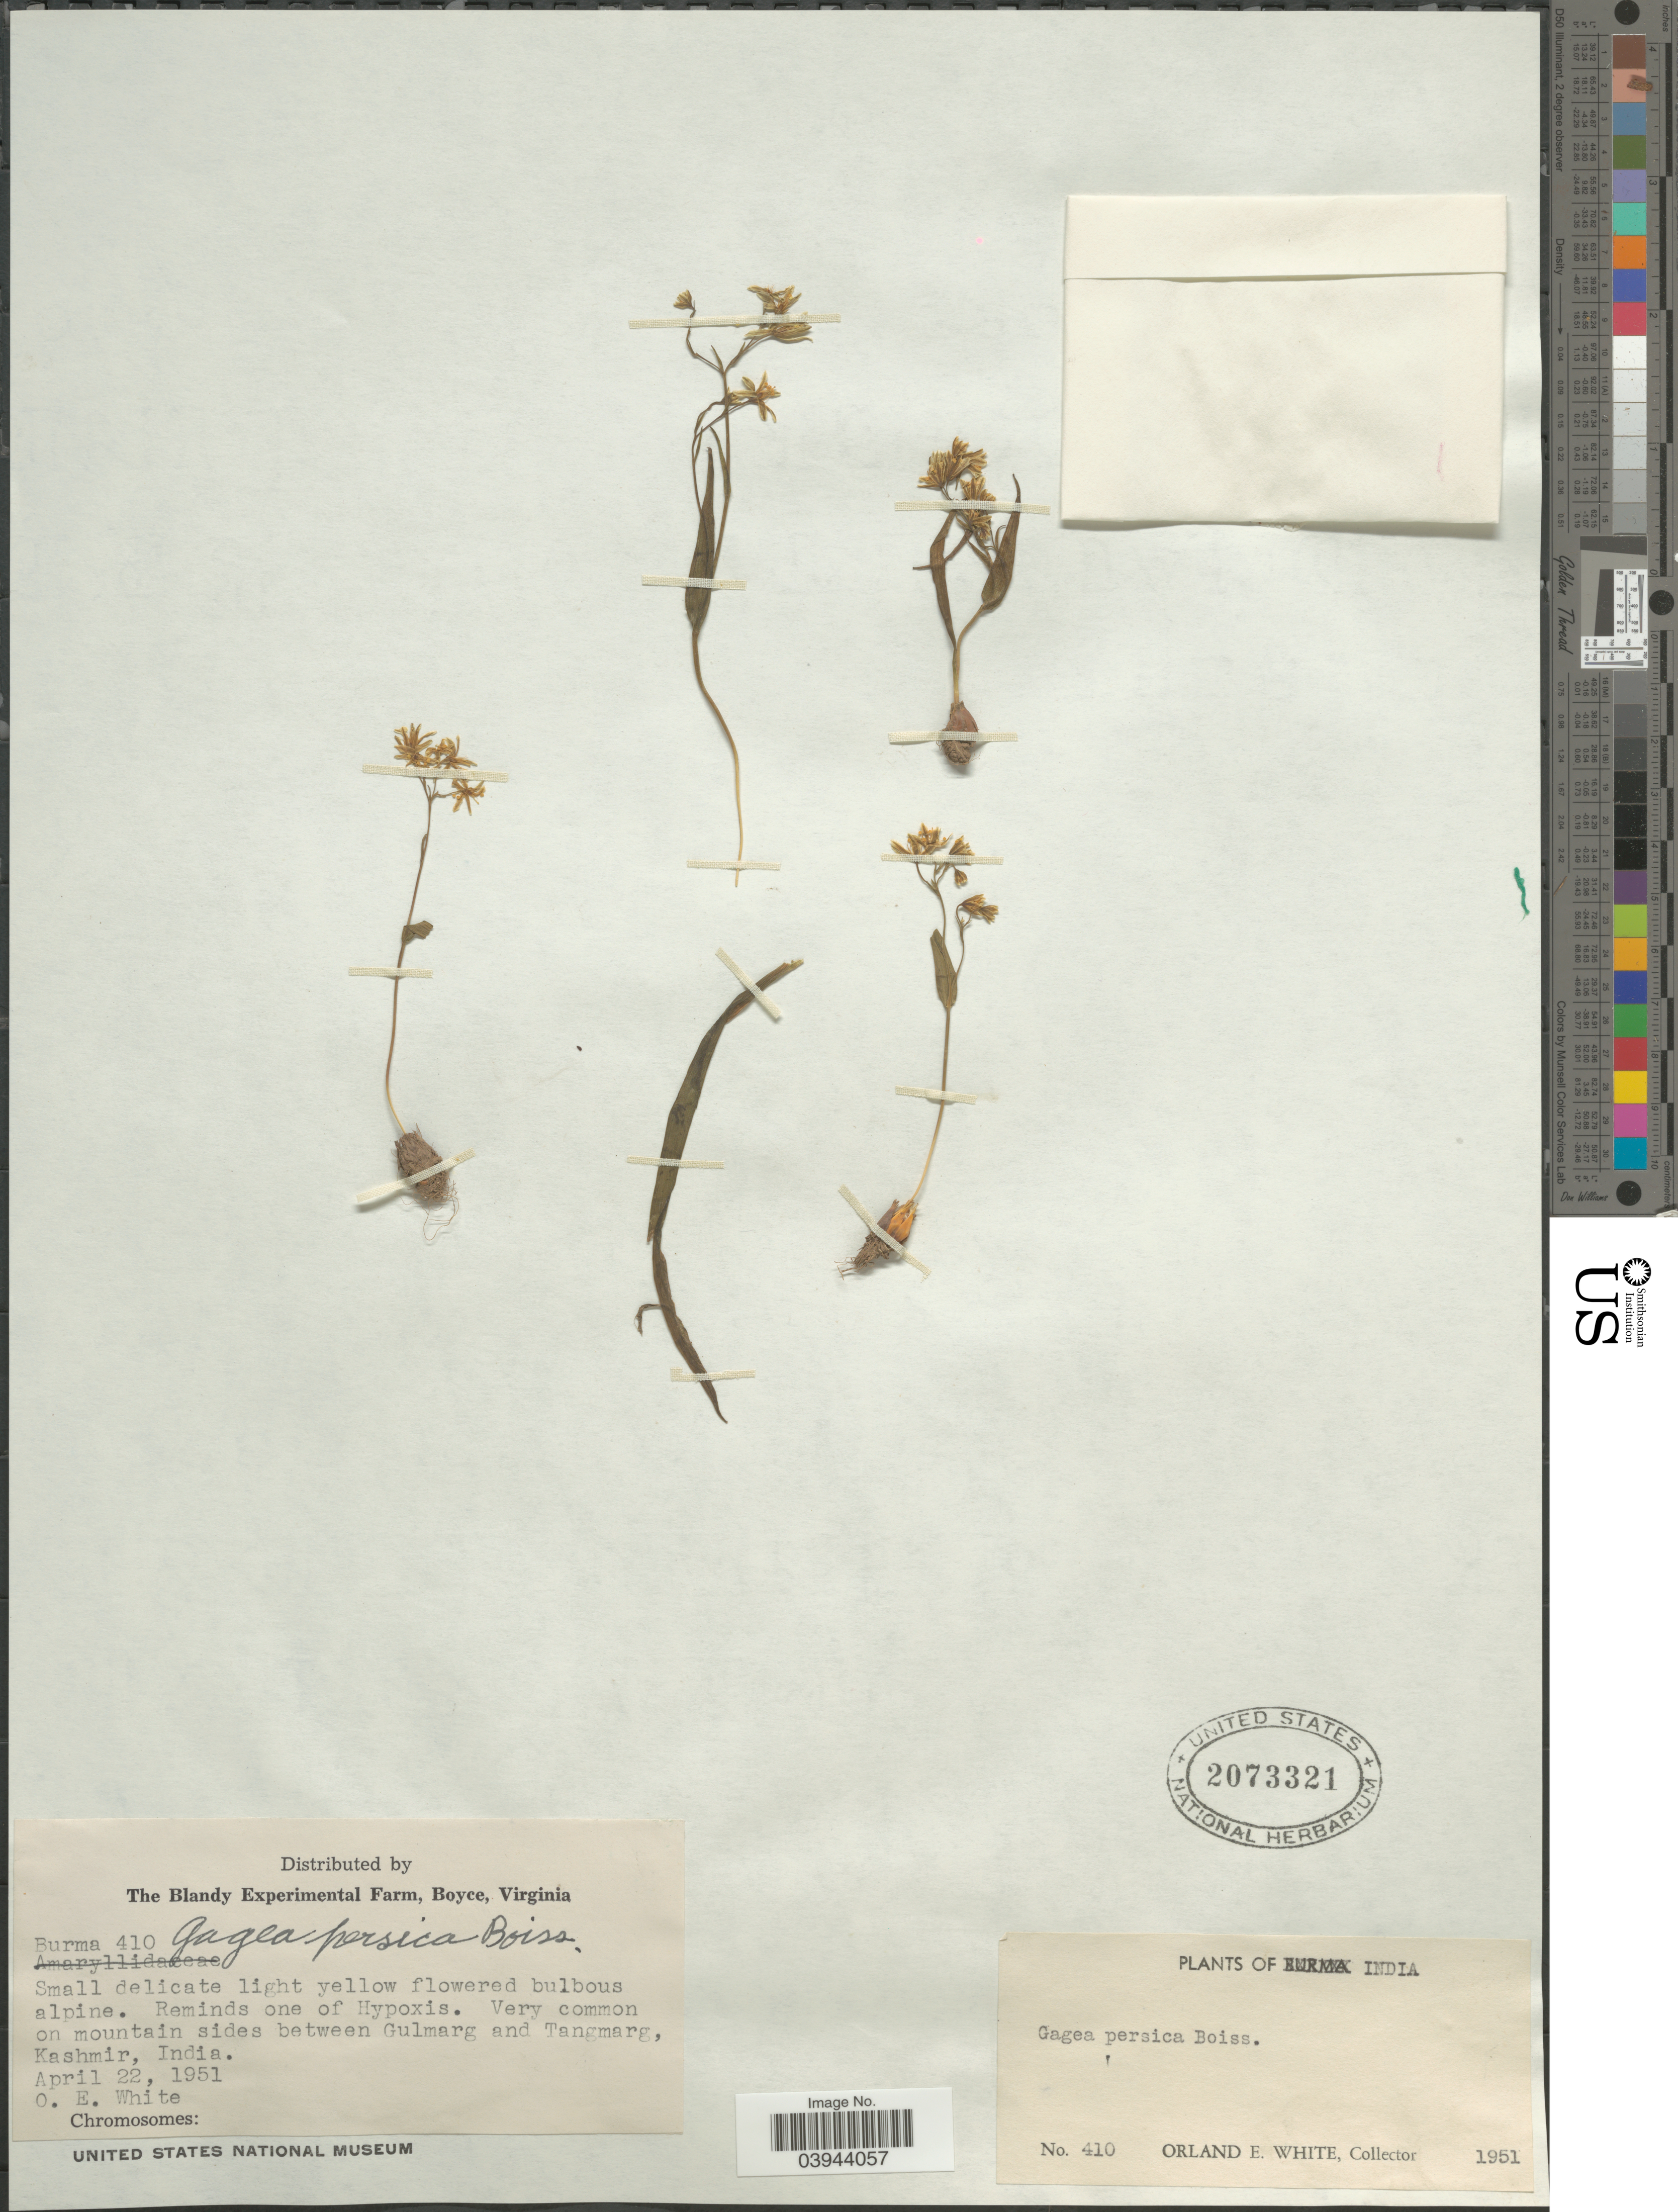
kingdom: Plantae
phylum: Tracheophyta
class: Liliopsida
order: Liliales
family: Liliaceae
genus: Gagea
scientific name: Gagea persica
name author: Boiss.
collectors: O. E. White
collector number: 410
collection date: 1951-04-22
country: India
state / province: Jammu and Kashmir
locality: On mountain sides between Gulmarg and Tangmarg, Kashmir.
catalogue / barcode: US 2073321